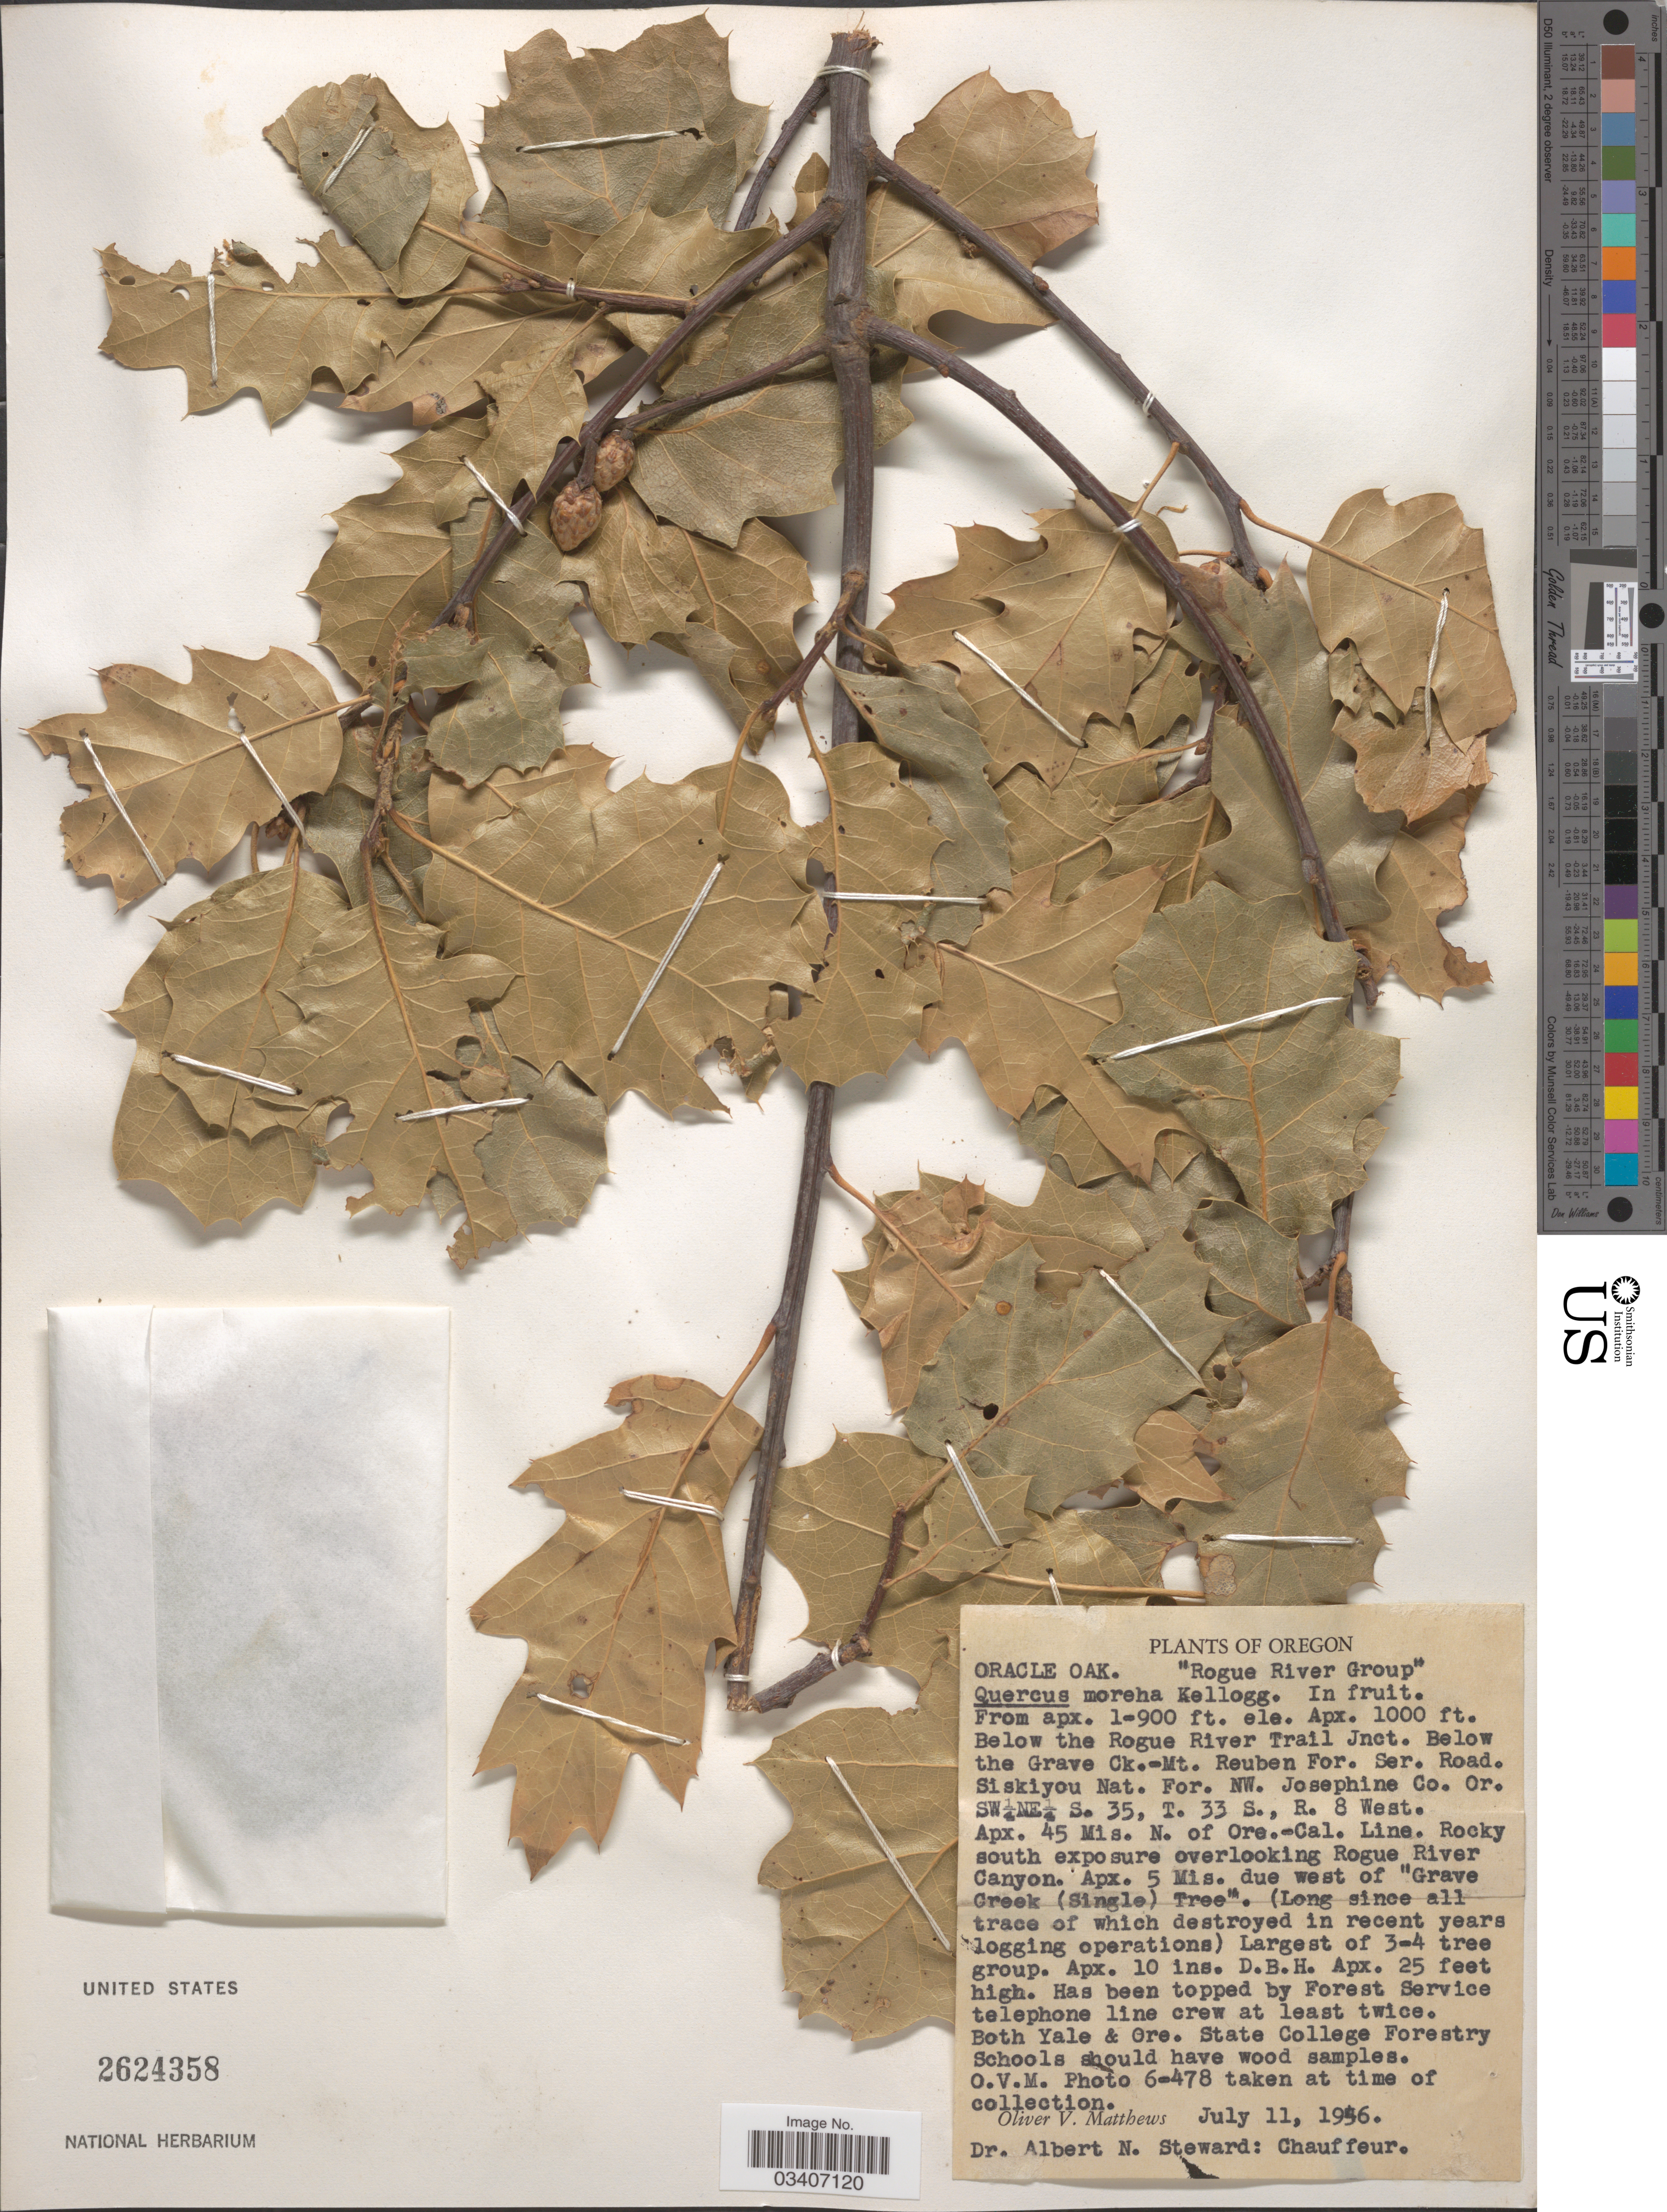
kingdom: Plantae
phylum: Tracheophyta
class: Magnoliopsida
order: Fagales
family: Fagaceae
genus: Quercus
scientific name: Quercus x moreha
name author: Kellogg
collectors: O. V. Matthews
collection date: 1956-07-11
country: United States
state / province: Oregon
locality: Rogue River Group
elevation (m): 305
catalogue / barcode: US 2624358